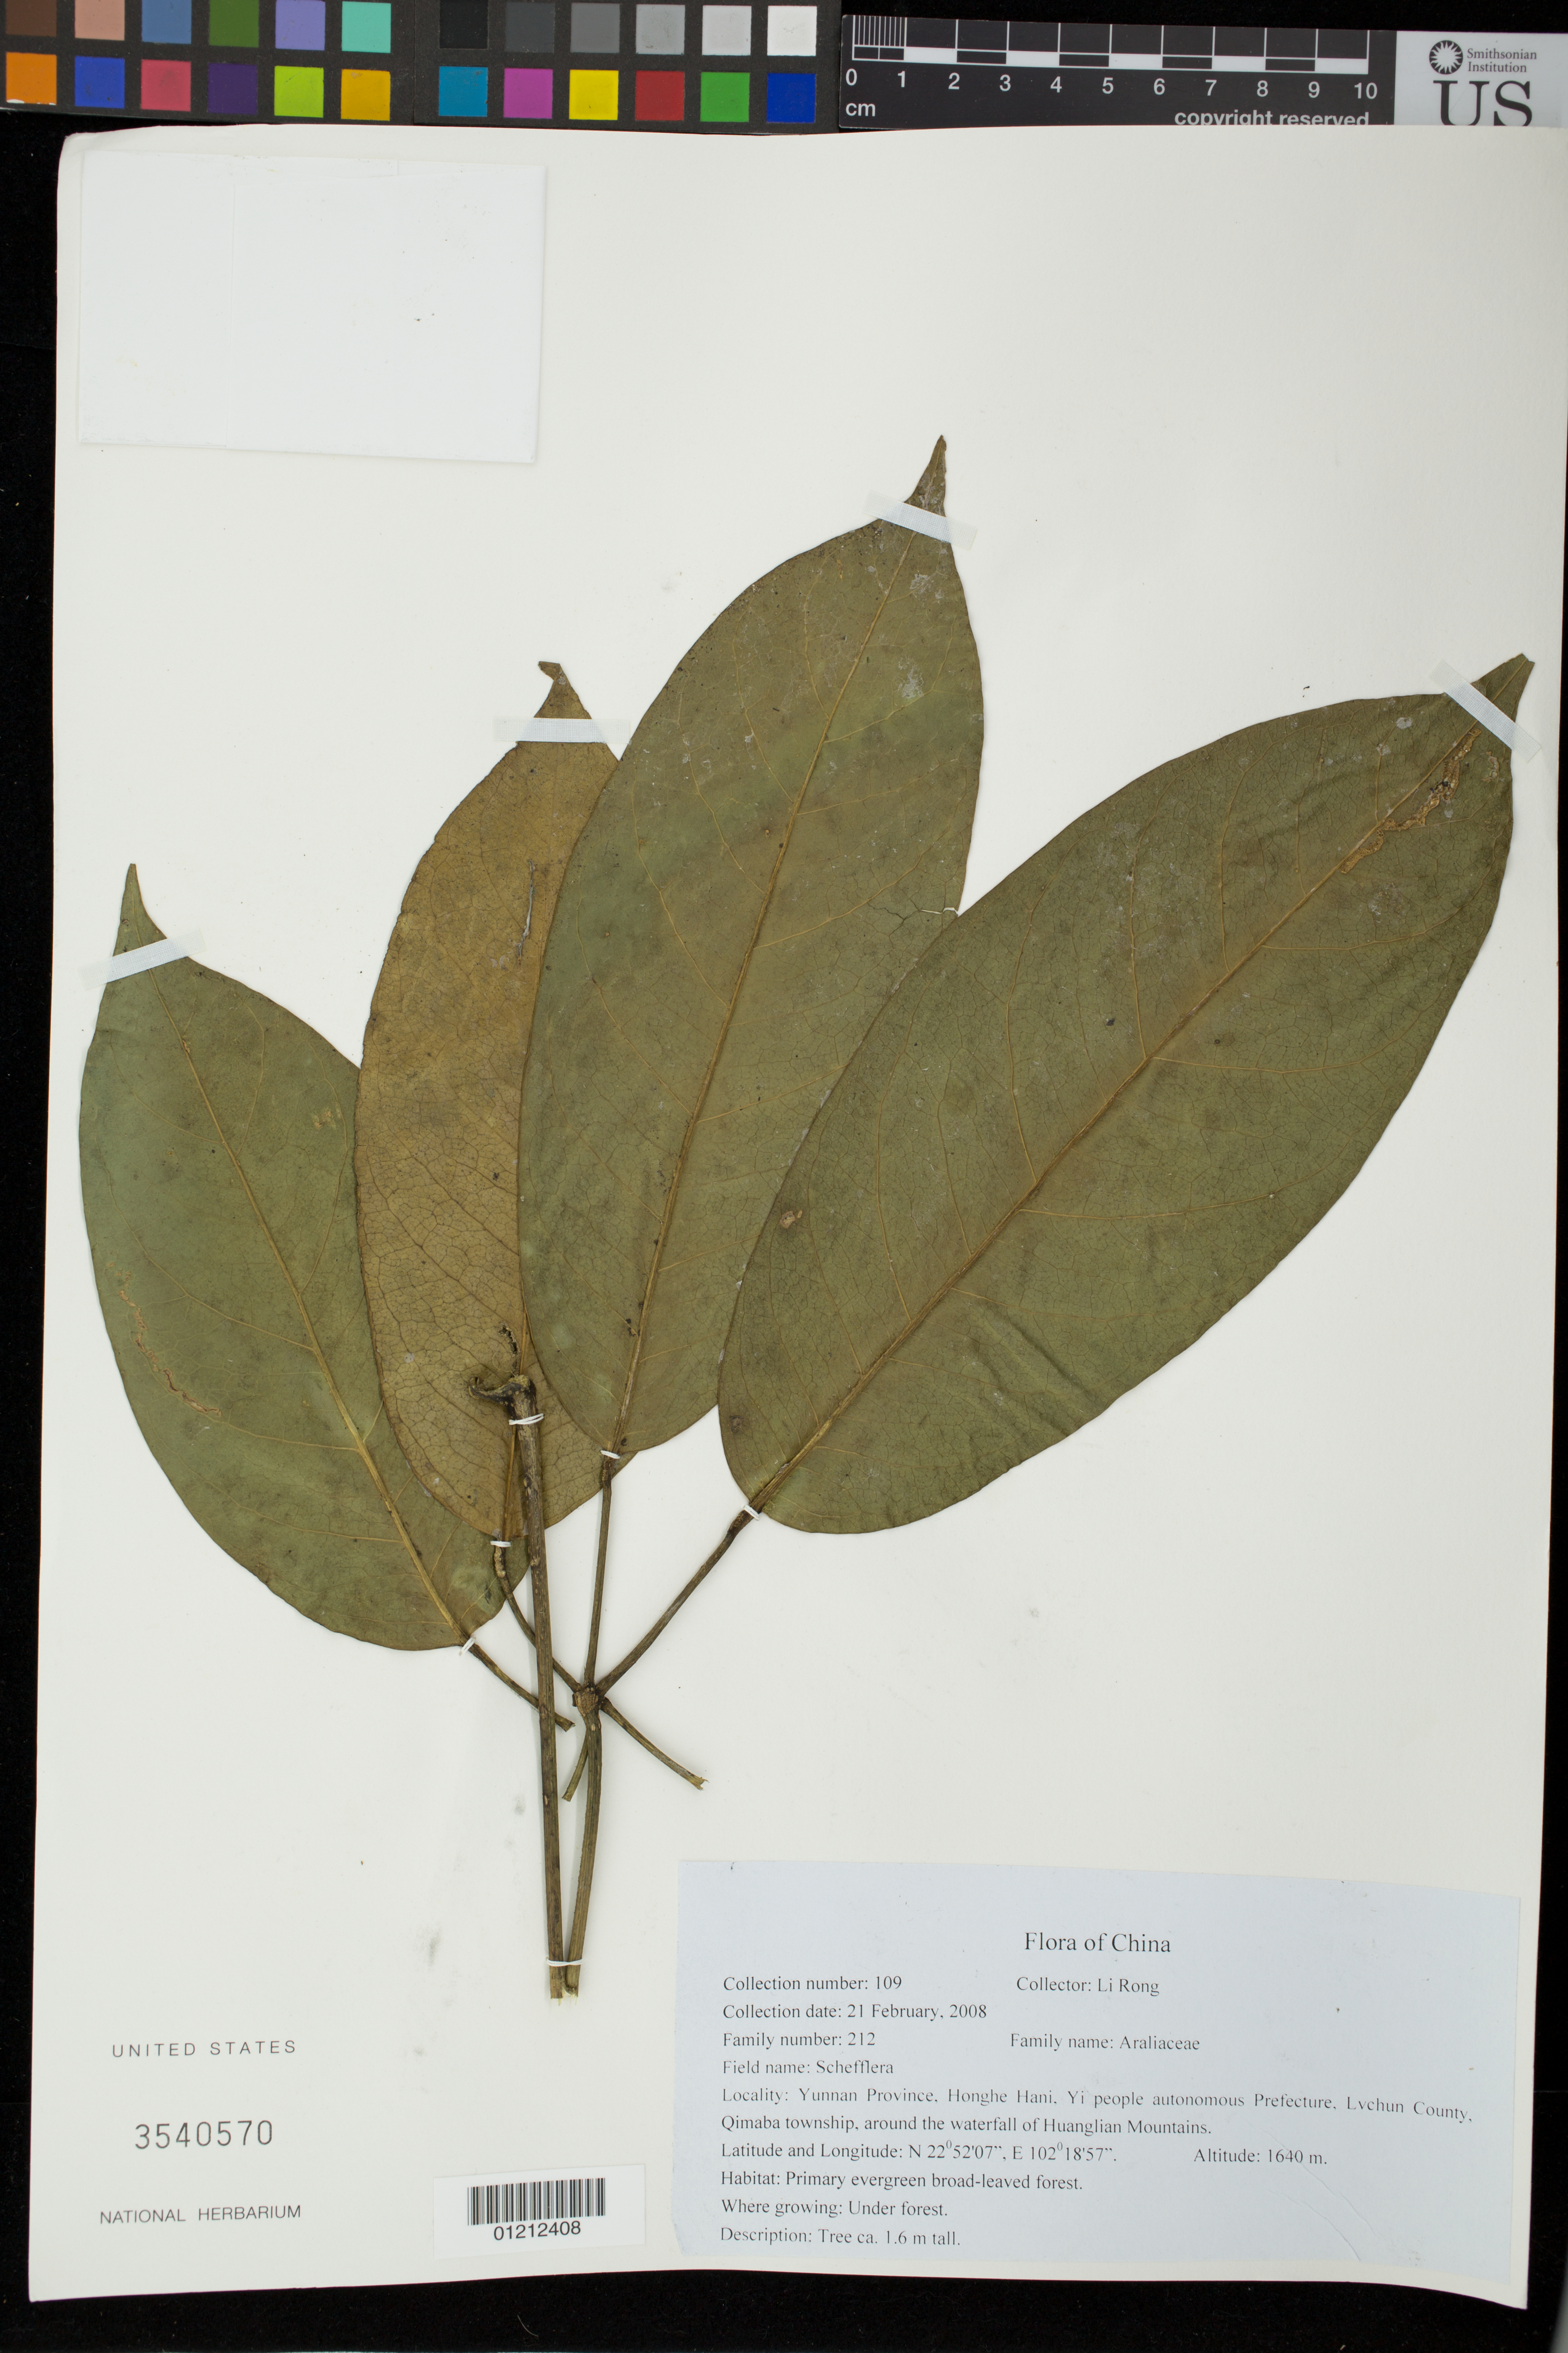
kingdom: Plantae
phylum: Tracheophyta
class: Magnoliopsida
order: Apiales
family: Araliaceae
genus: Schefflera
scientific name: Schefflera sp.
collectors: R. Li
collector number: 109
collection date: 2008-02-21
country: China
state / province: Yunnan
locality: Honghe Hani, Yi people autonomous Prefecture, Lychun County, Qimaba township, around the waterfall of Huanglian Mountains.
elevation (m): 1640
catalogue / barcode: US 3540570